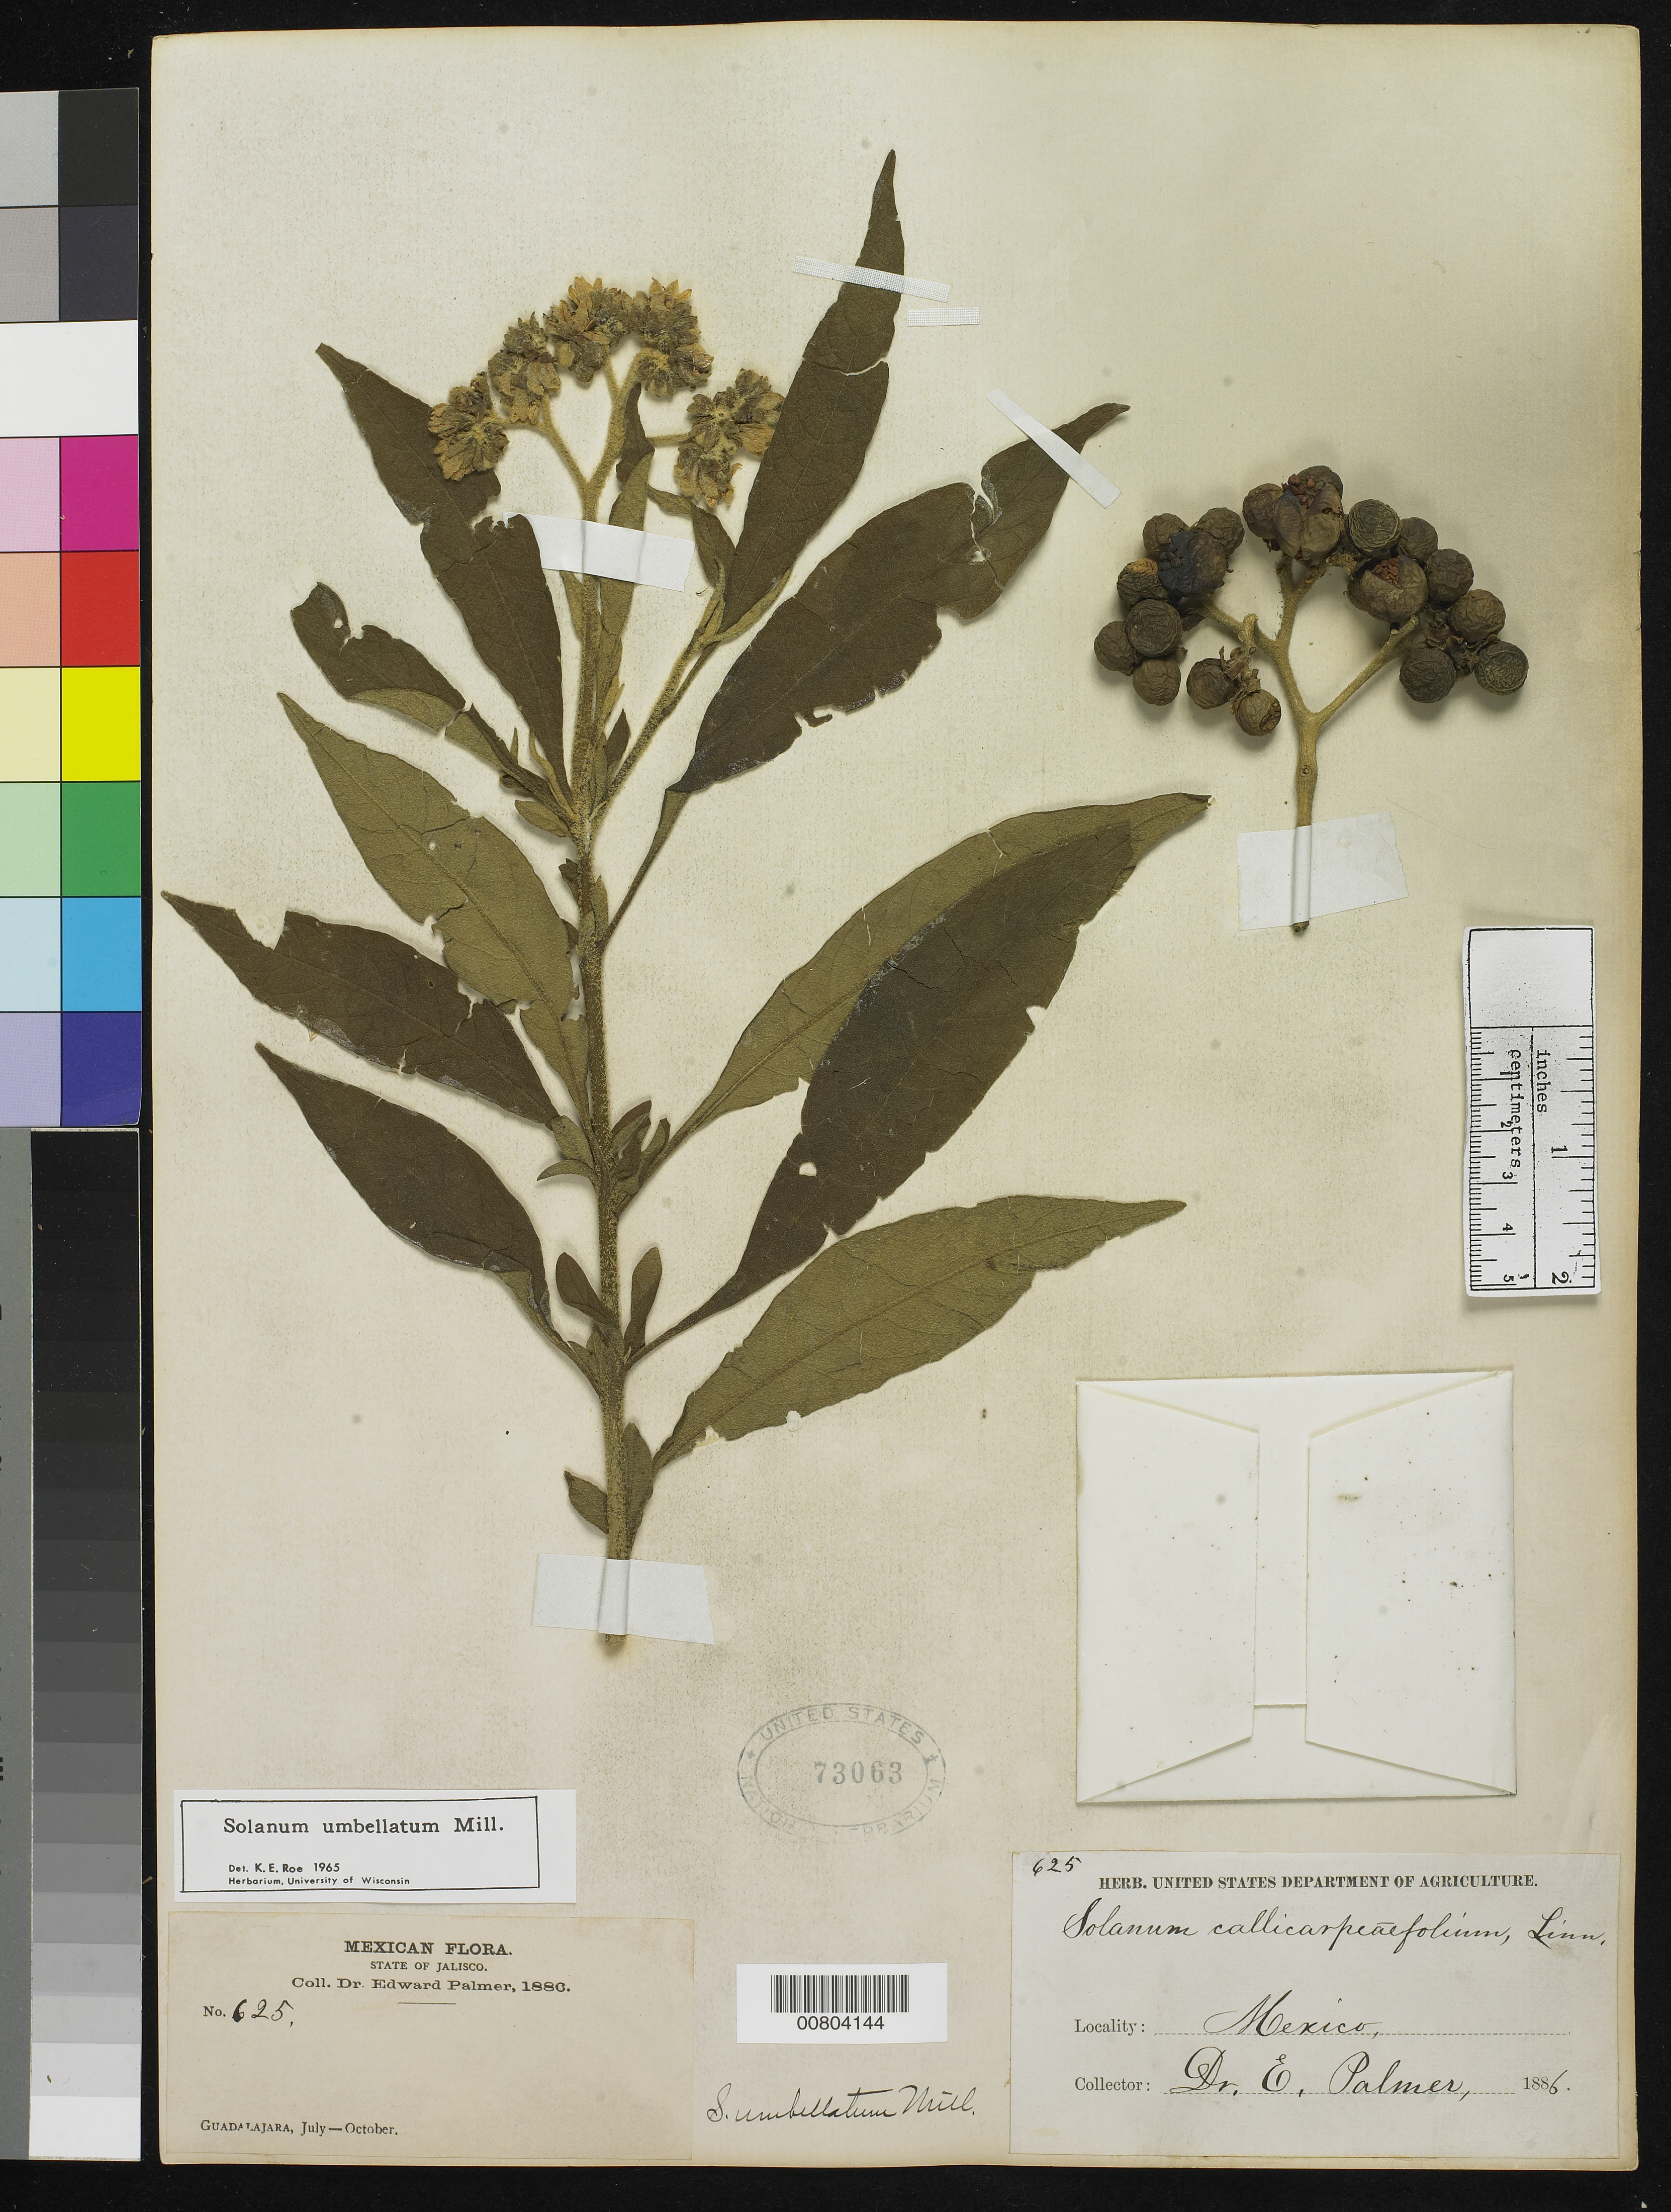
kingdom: Plantae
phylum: Tracheophyta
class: Magnoliopsida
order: Solanales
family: Solanaceae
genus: Solanum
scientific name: Solanum umbellatum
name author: Mill.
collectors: E. Palmer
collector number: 625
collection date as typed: Jul 1886 to -- Oct 1886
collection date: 1886-07/1886-10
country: Mexico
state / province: Jalisco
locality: Guadalajara, Jalisco.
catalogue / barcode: US 73063